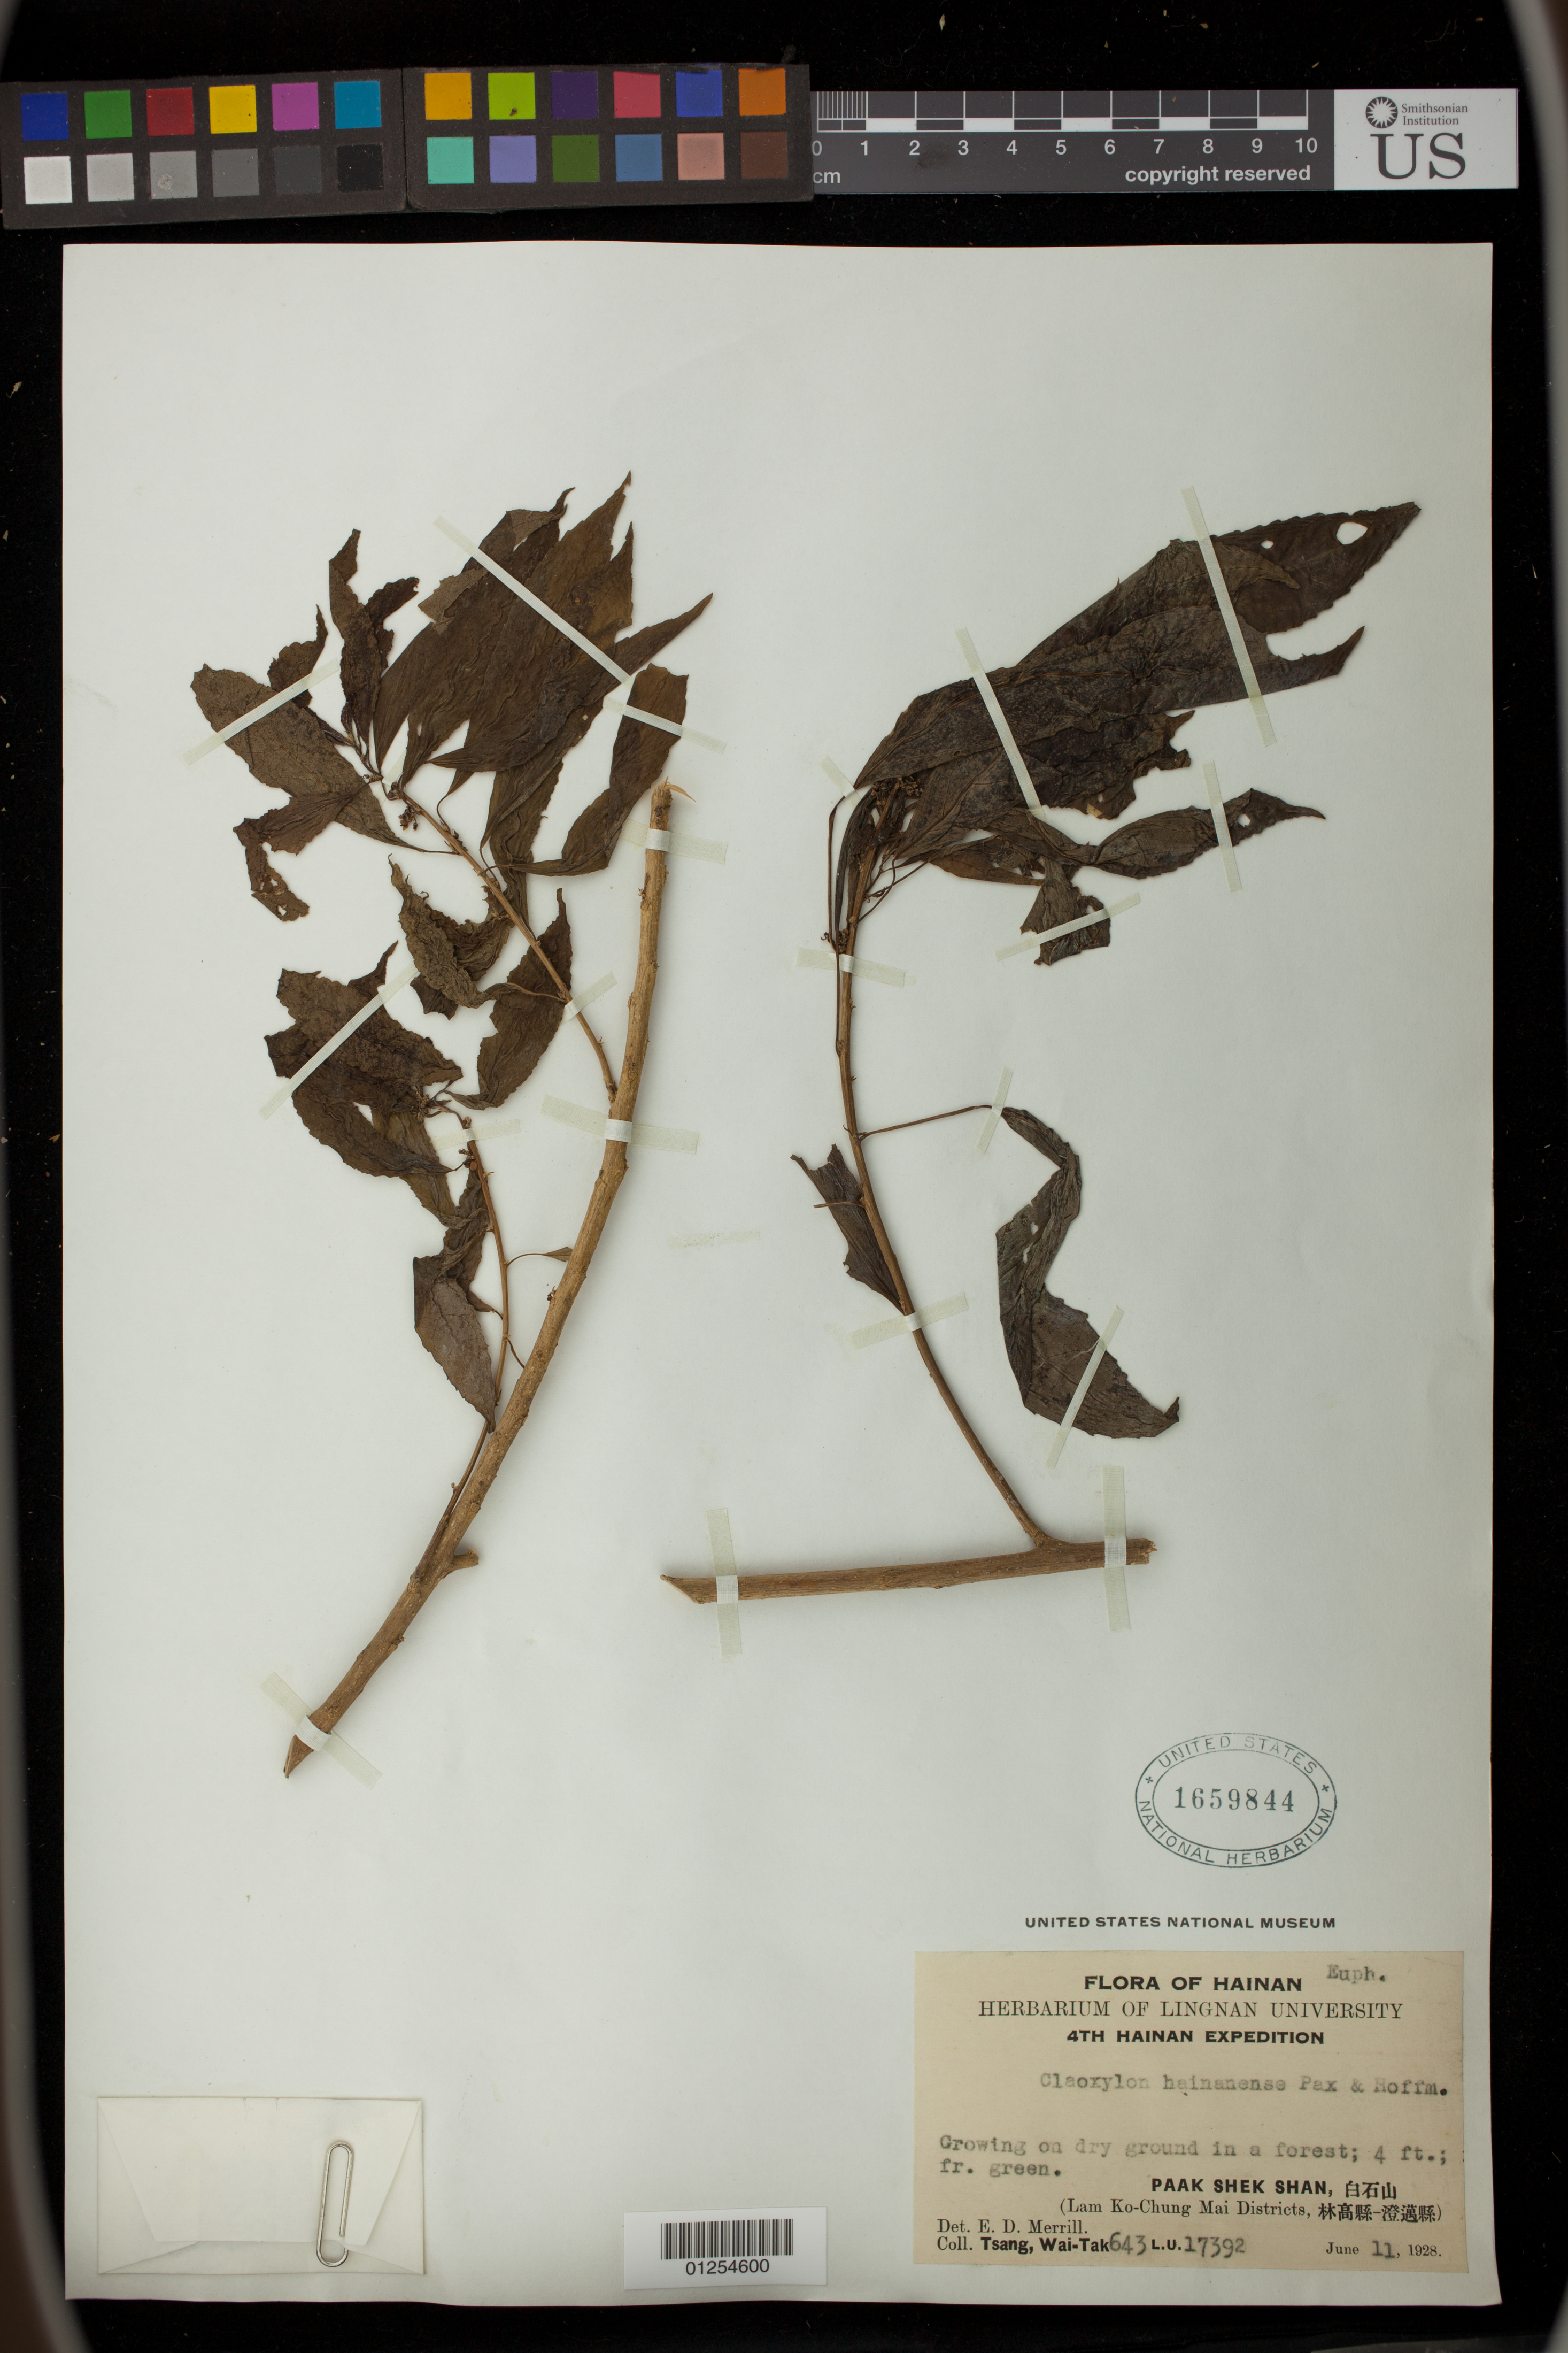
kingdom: Plantae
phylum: Tracheophyta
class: Magnoliopsida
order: Malpighiales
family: Euphorbiaceae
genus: Claoxylon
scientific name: Claoxylon hainanense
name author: Pax & K. Hoffm.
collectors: W. T. Tsang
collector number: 643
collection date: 1928-06-11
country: China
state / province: Hainan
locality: Paak Shek Shan, Lam Ko-Chung Mai Districts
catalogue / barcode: US 1659844